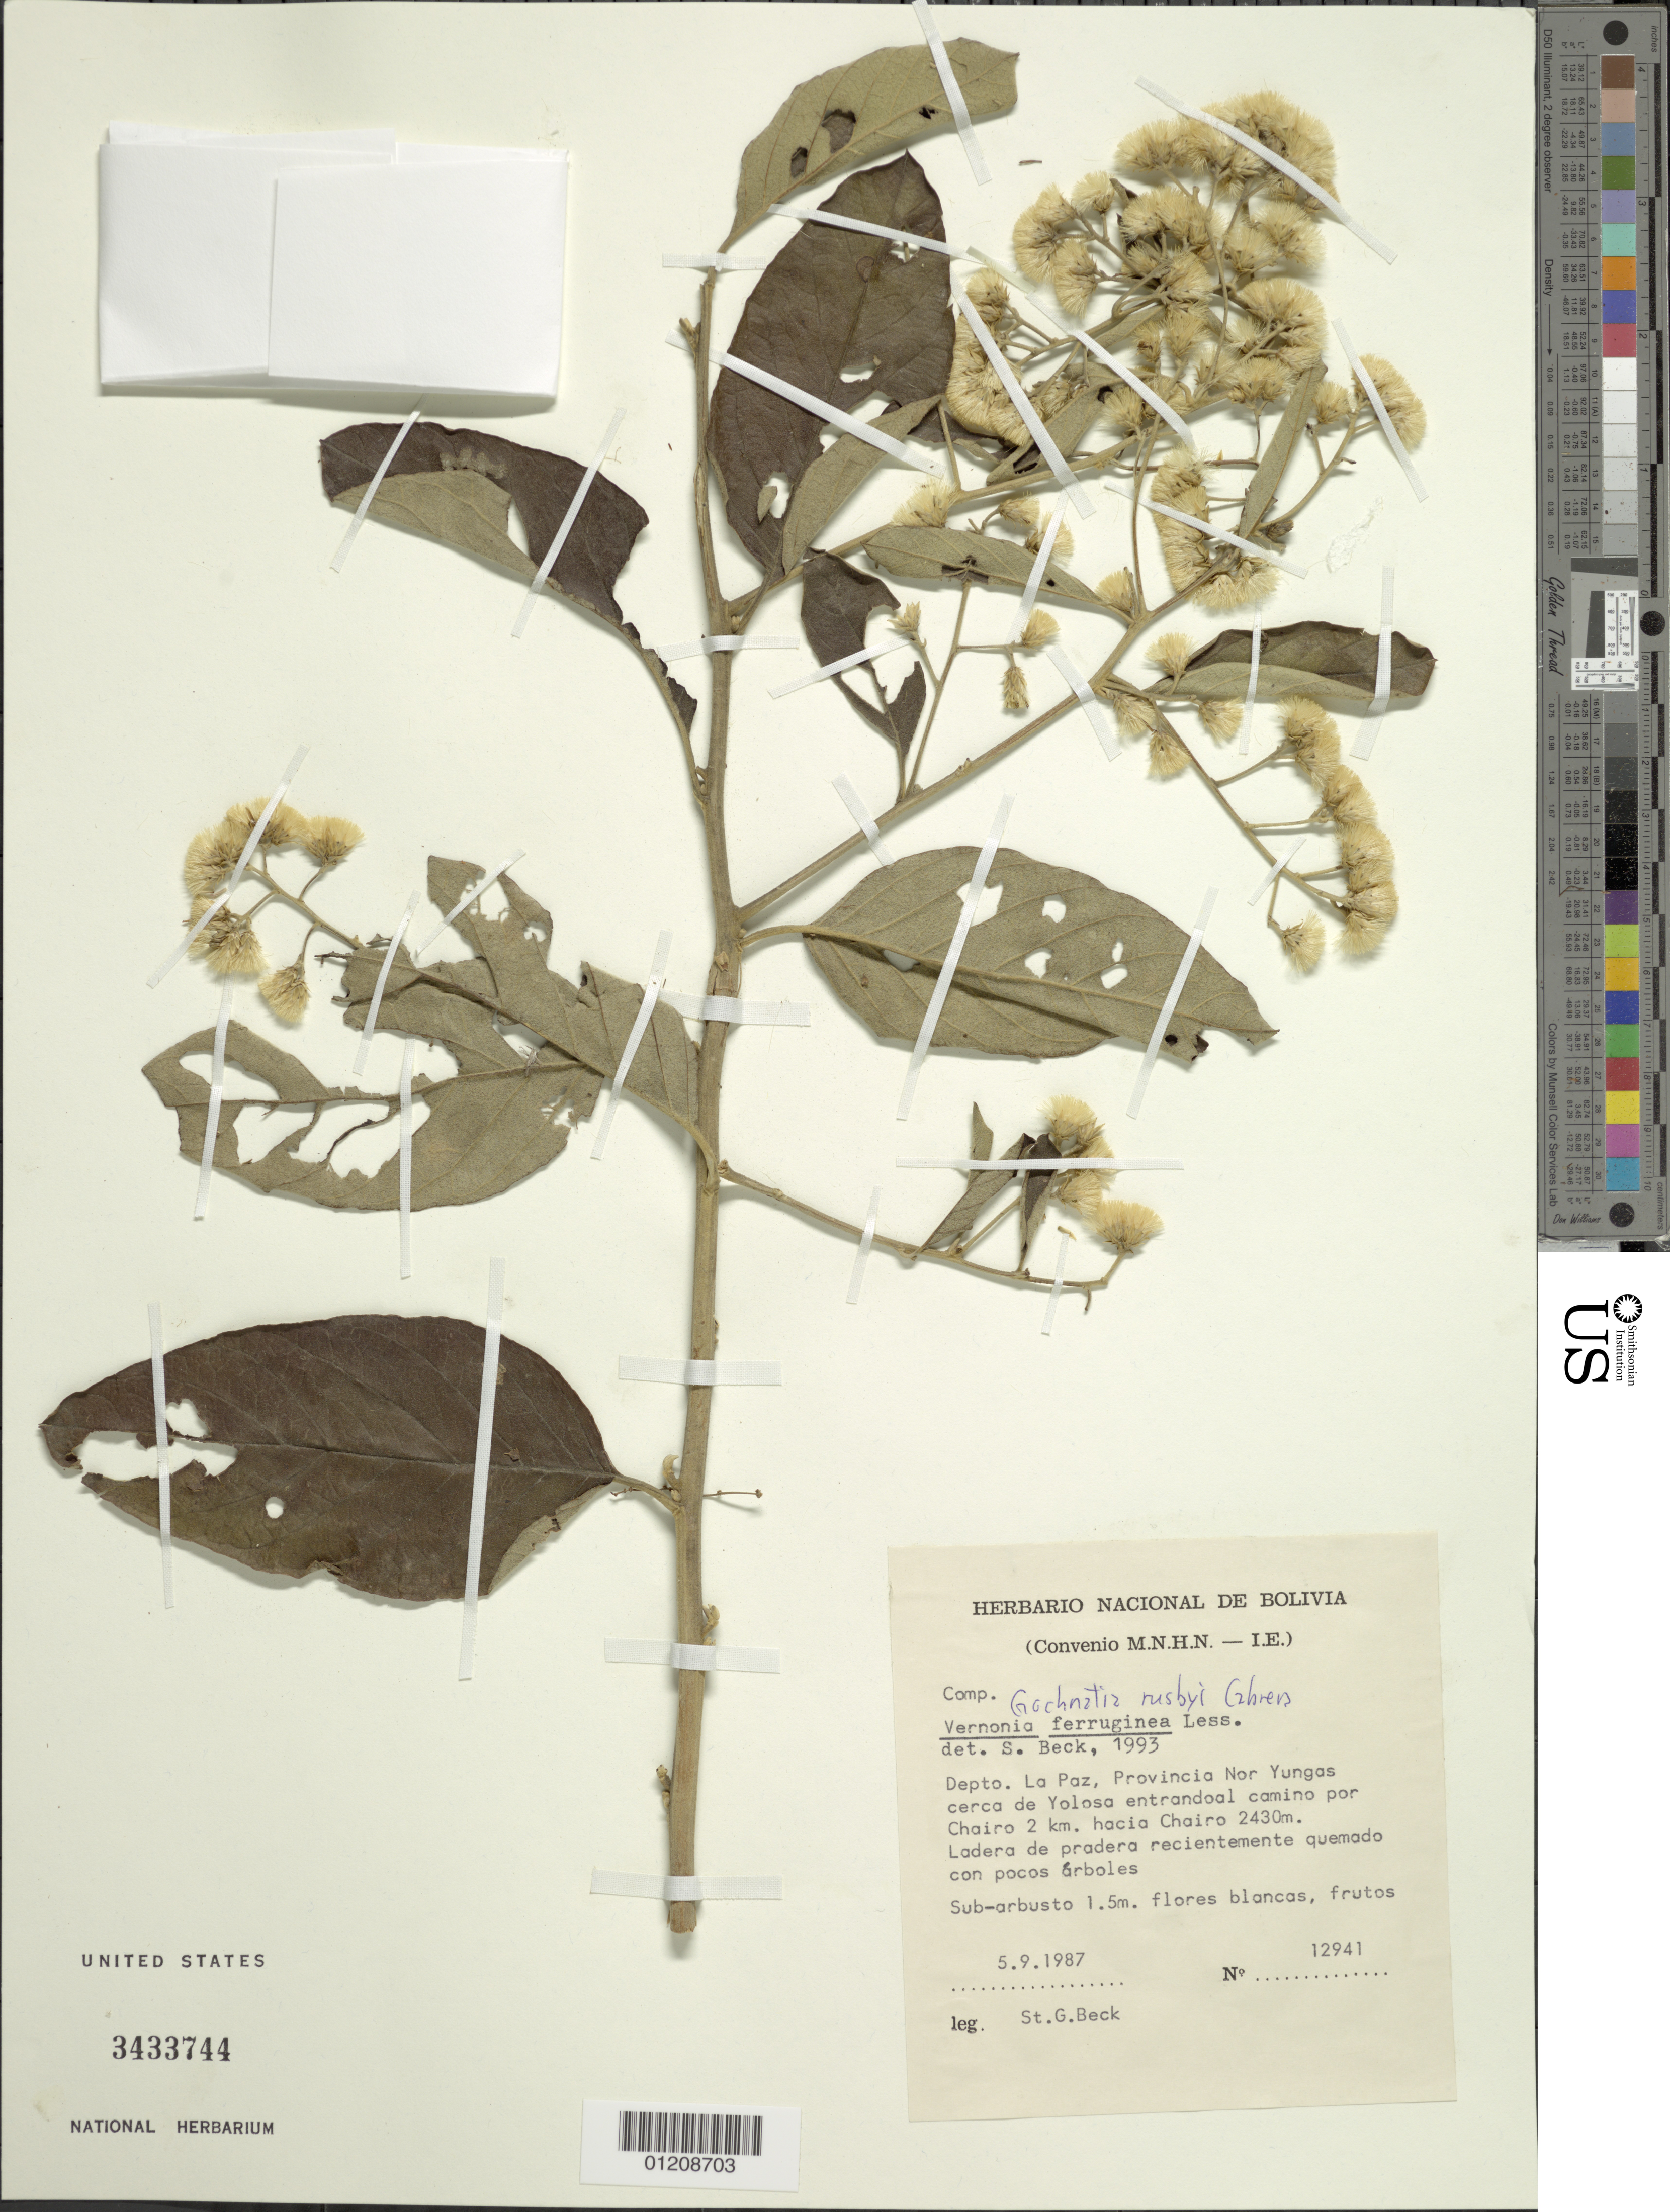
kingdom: Plantae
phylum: Tracheophyta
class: Magnoliopsida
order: Asterales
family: Asteraceae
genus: Moquiniastrum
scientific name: Moquiniastrum bolivianum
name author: (Rusby) G. Sancho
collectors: S. G. Beck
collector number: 12941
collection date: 1987-09-05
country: Bolivia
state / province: La Paz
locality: Prov. Nor Yungas cerca de Yolosa entrandoal camino por Chairo 2 km hacia Chairo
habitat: Ladera de pradera recientemente quemado con pocos arboles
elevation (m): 2430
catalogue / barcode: US 3433744